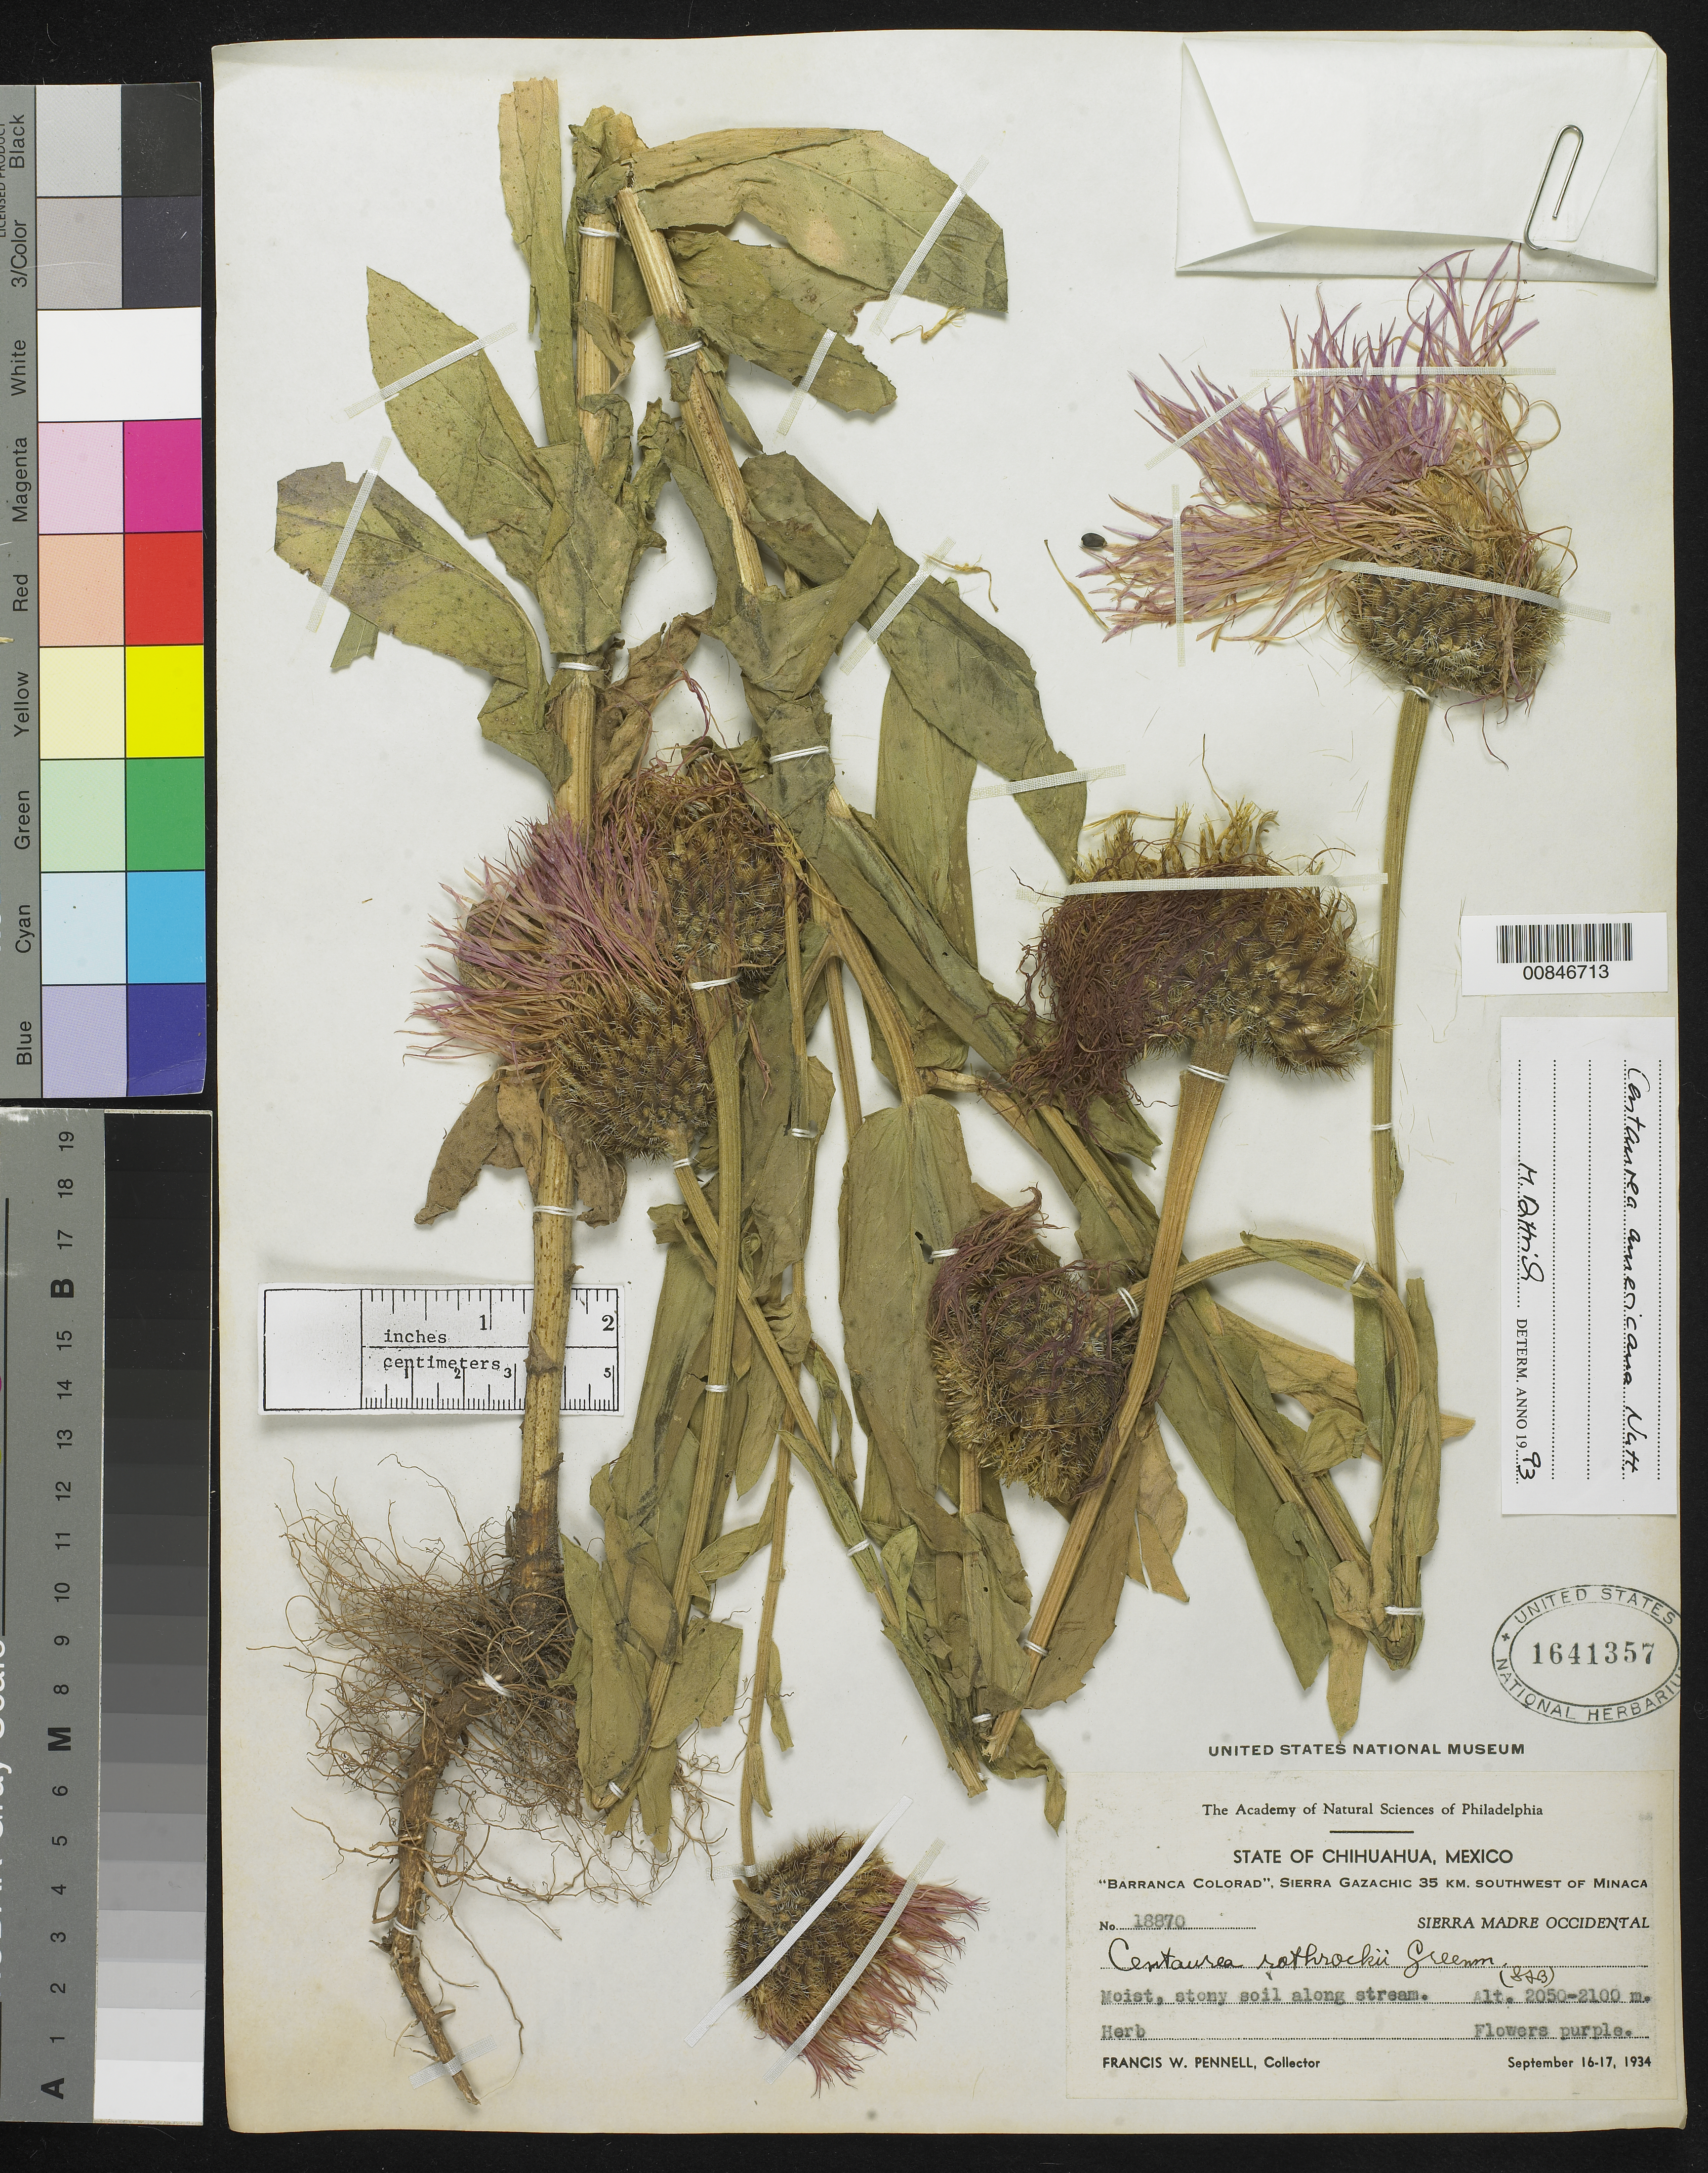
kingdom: Plantae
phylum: Tracheophyta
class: Magnoliopsida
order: Asterales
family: Asteraceae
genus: Plectocephalus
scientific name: Plectocephalus americanus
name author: (Nutt.) D. Don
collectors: F. W. Pennell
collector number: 18870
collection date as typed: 16 Sep 1934 to 17 Sep 1934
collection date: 1934-09-16/1934-09-17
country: Mexico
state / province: Chihuahua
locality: Barranca Colorad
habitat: Moist, stony soil along stream.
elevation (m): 2100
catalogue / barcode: US 1641357